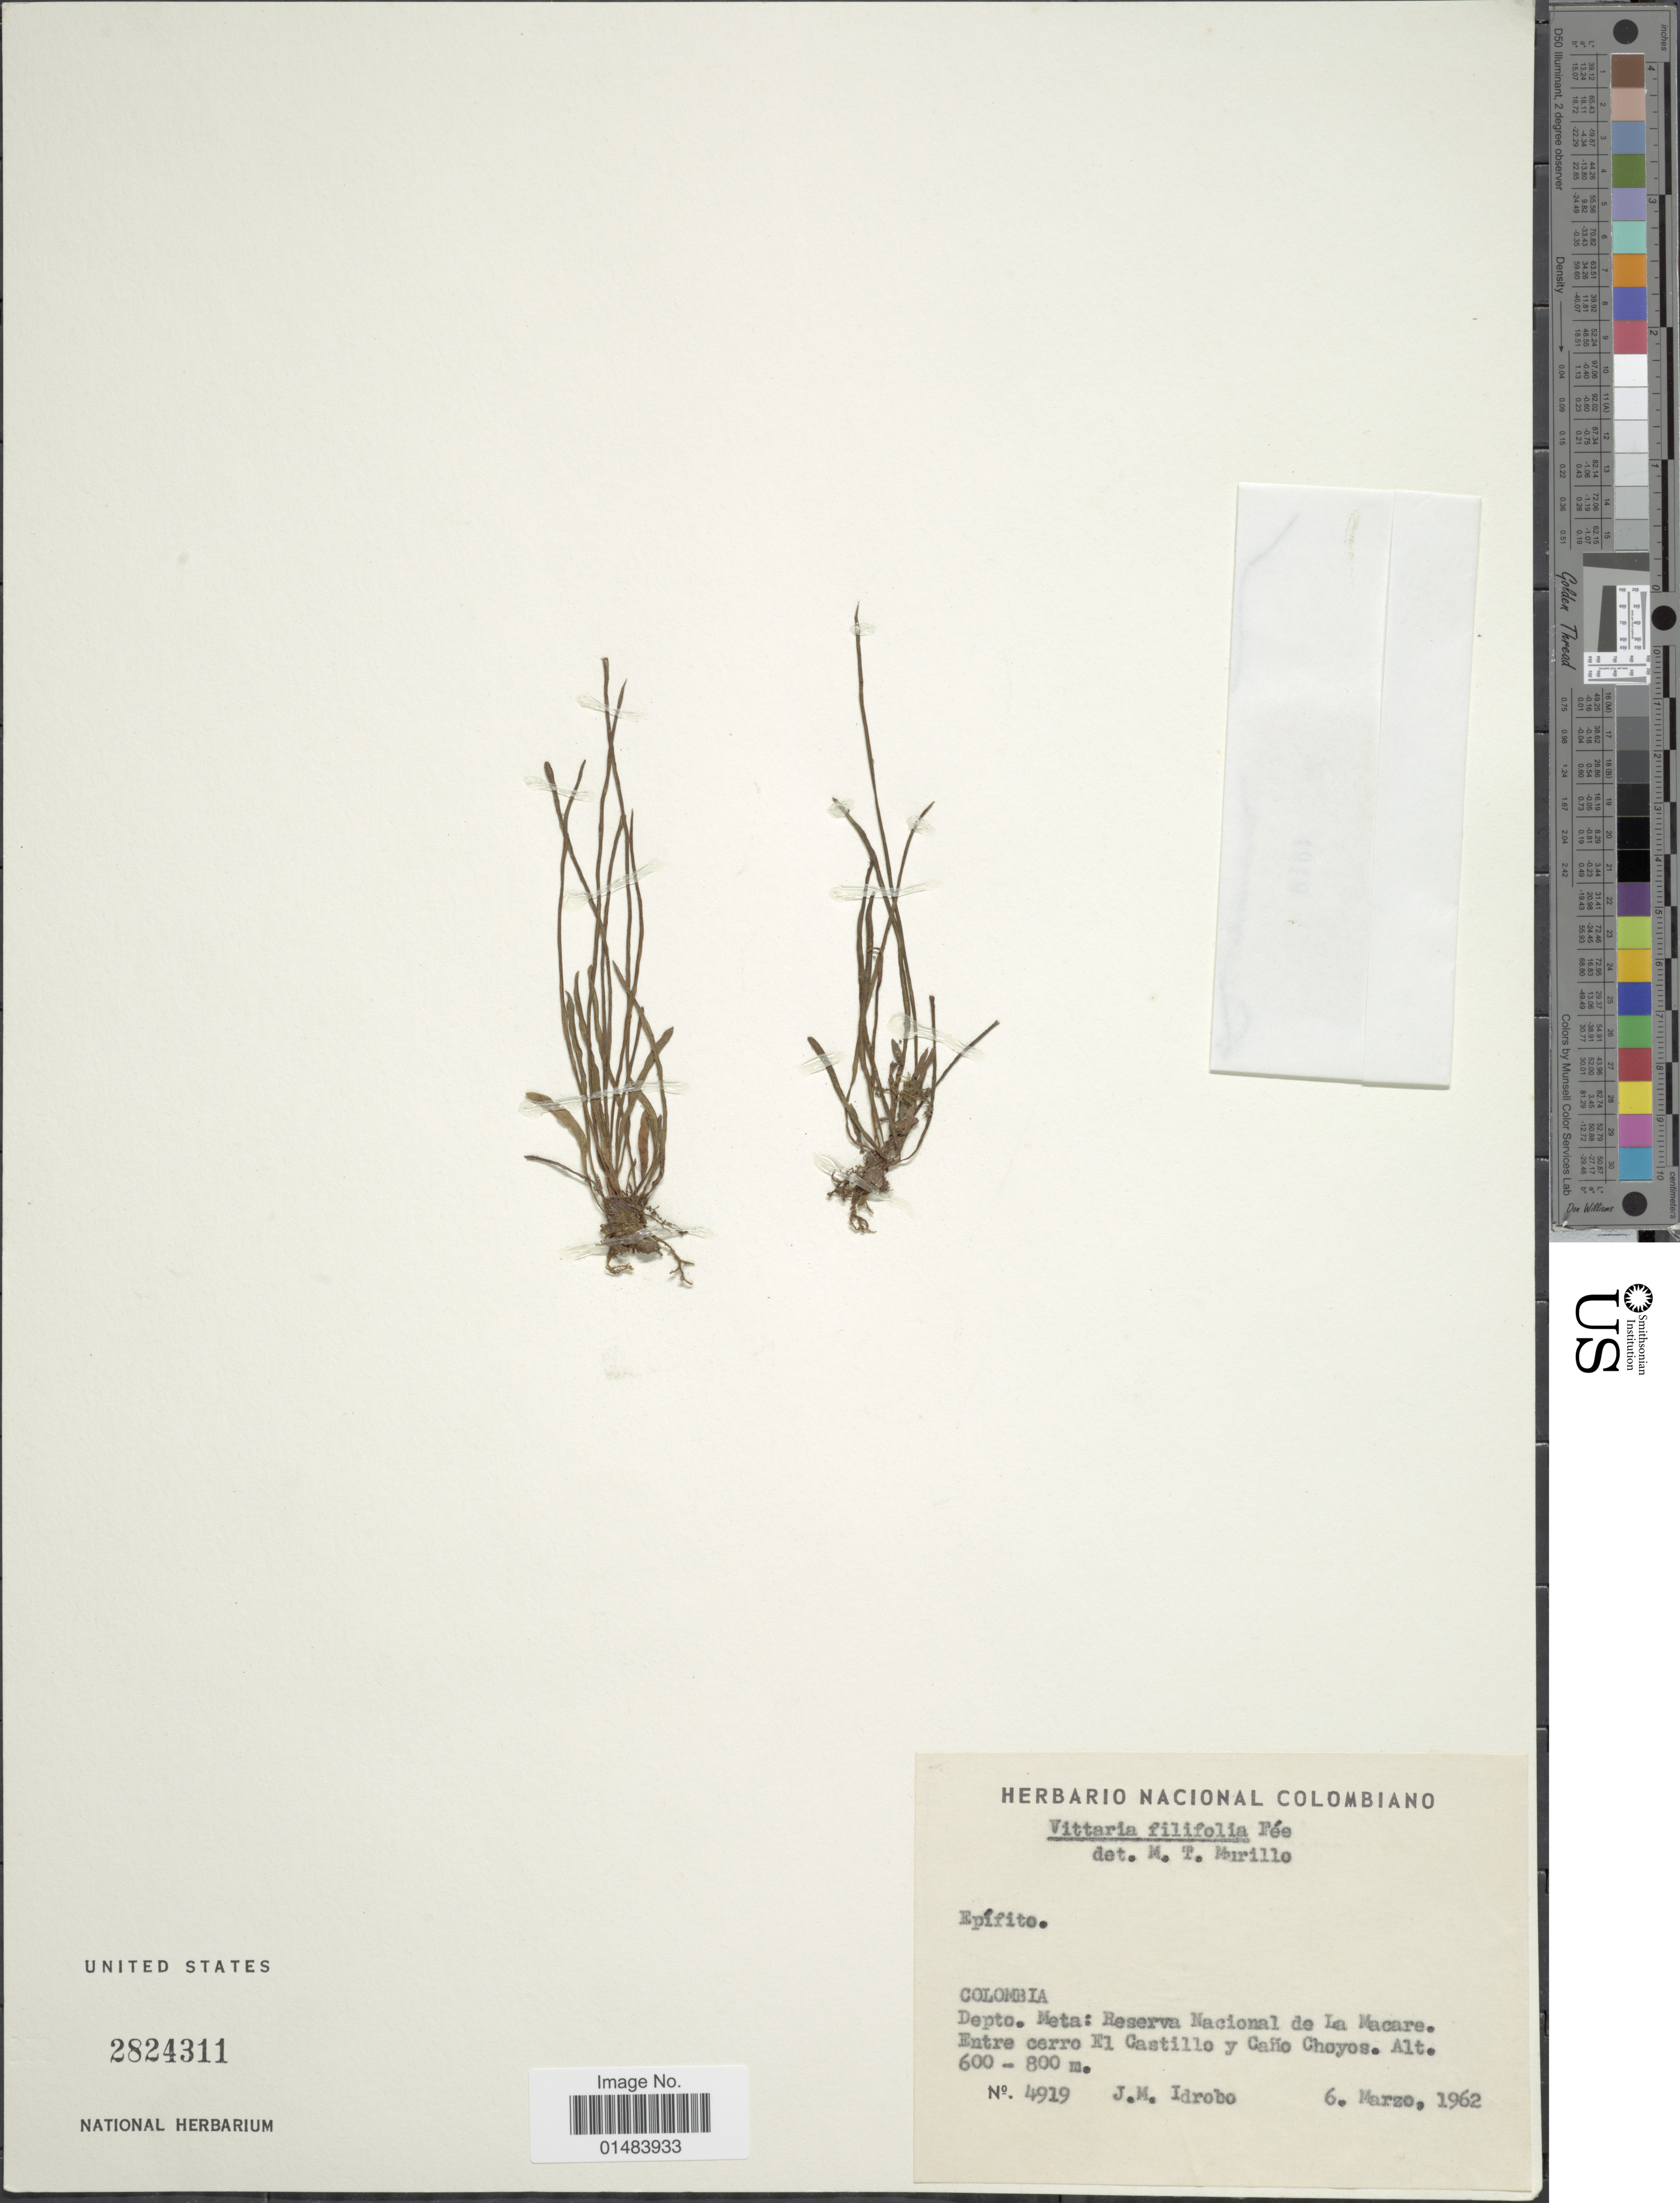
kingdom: Plantae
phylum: Tracheophyta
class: Polypodiopsida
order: Polypodiales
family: Pteridaceae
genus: Vittaria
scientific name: Vittaria graminifolia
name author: Kaulf.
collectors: J. M. Idrobo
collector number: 4919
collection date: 1962-03-06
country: Colombia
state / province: Meta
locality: Depto. Meta: Reserva Nacional de La Macare. Entre cerro El Castillo y Cano Choyos.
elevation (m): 600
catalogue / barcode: US 2824311